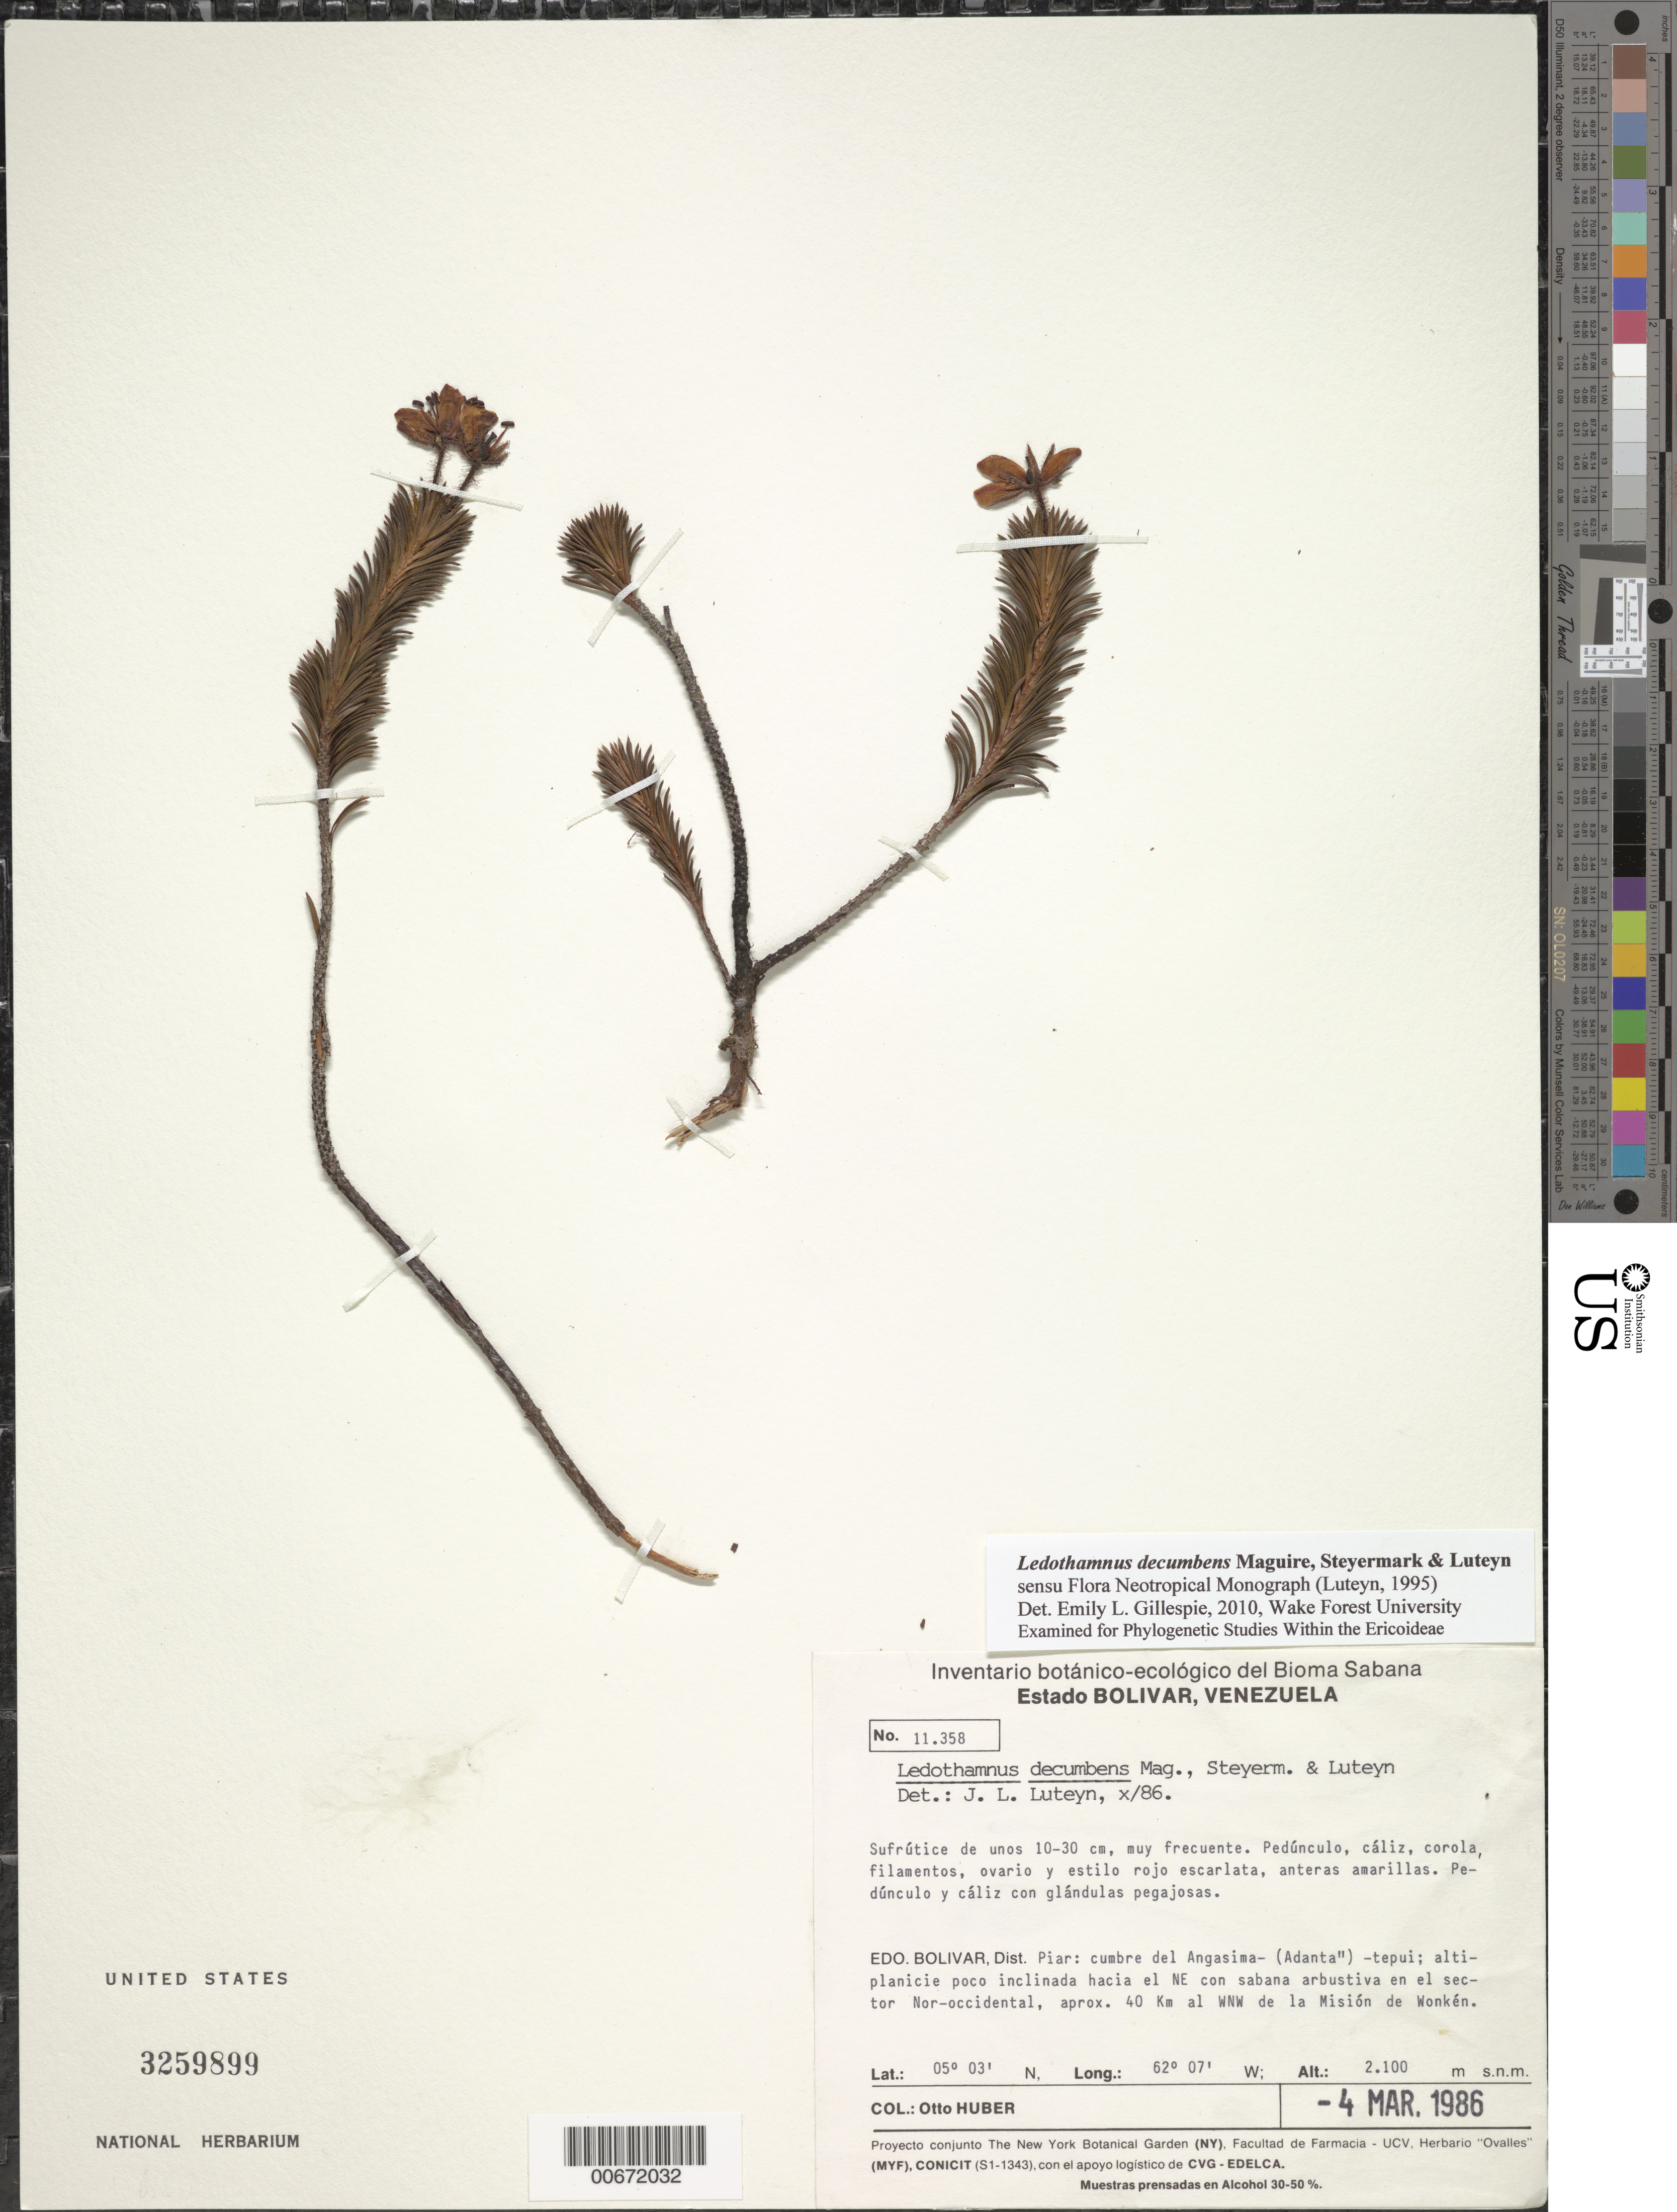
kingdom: Plantae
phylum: Tracheophyta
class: Magnoliopsida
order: Ericales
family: Ericaceae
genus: Ledothamnus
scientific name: Ledothamnus decumbens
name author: Maguire et al.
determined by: Luteyn, J. L.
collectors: O. Huber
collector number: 11358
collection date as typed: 4-Mar-86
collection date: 1986-03-04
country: Venezuela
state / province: Bolívar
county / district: Piar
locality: Angasima("Adanta")-tepuí, 40 km WNW de la Misión de Wonkén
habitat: Sabana arbustiva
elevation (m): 2100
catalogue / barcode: US 3259899